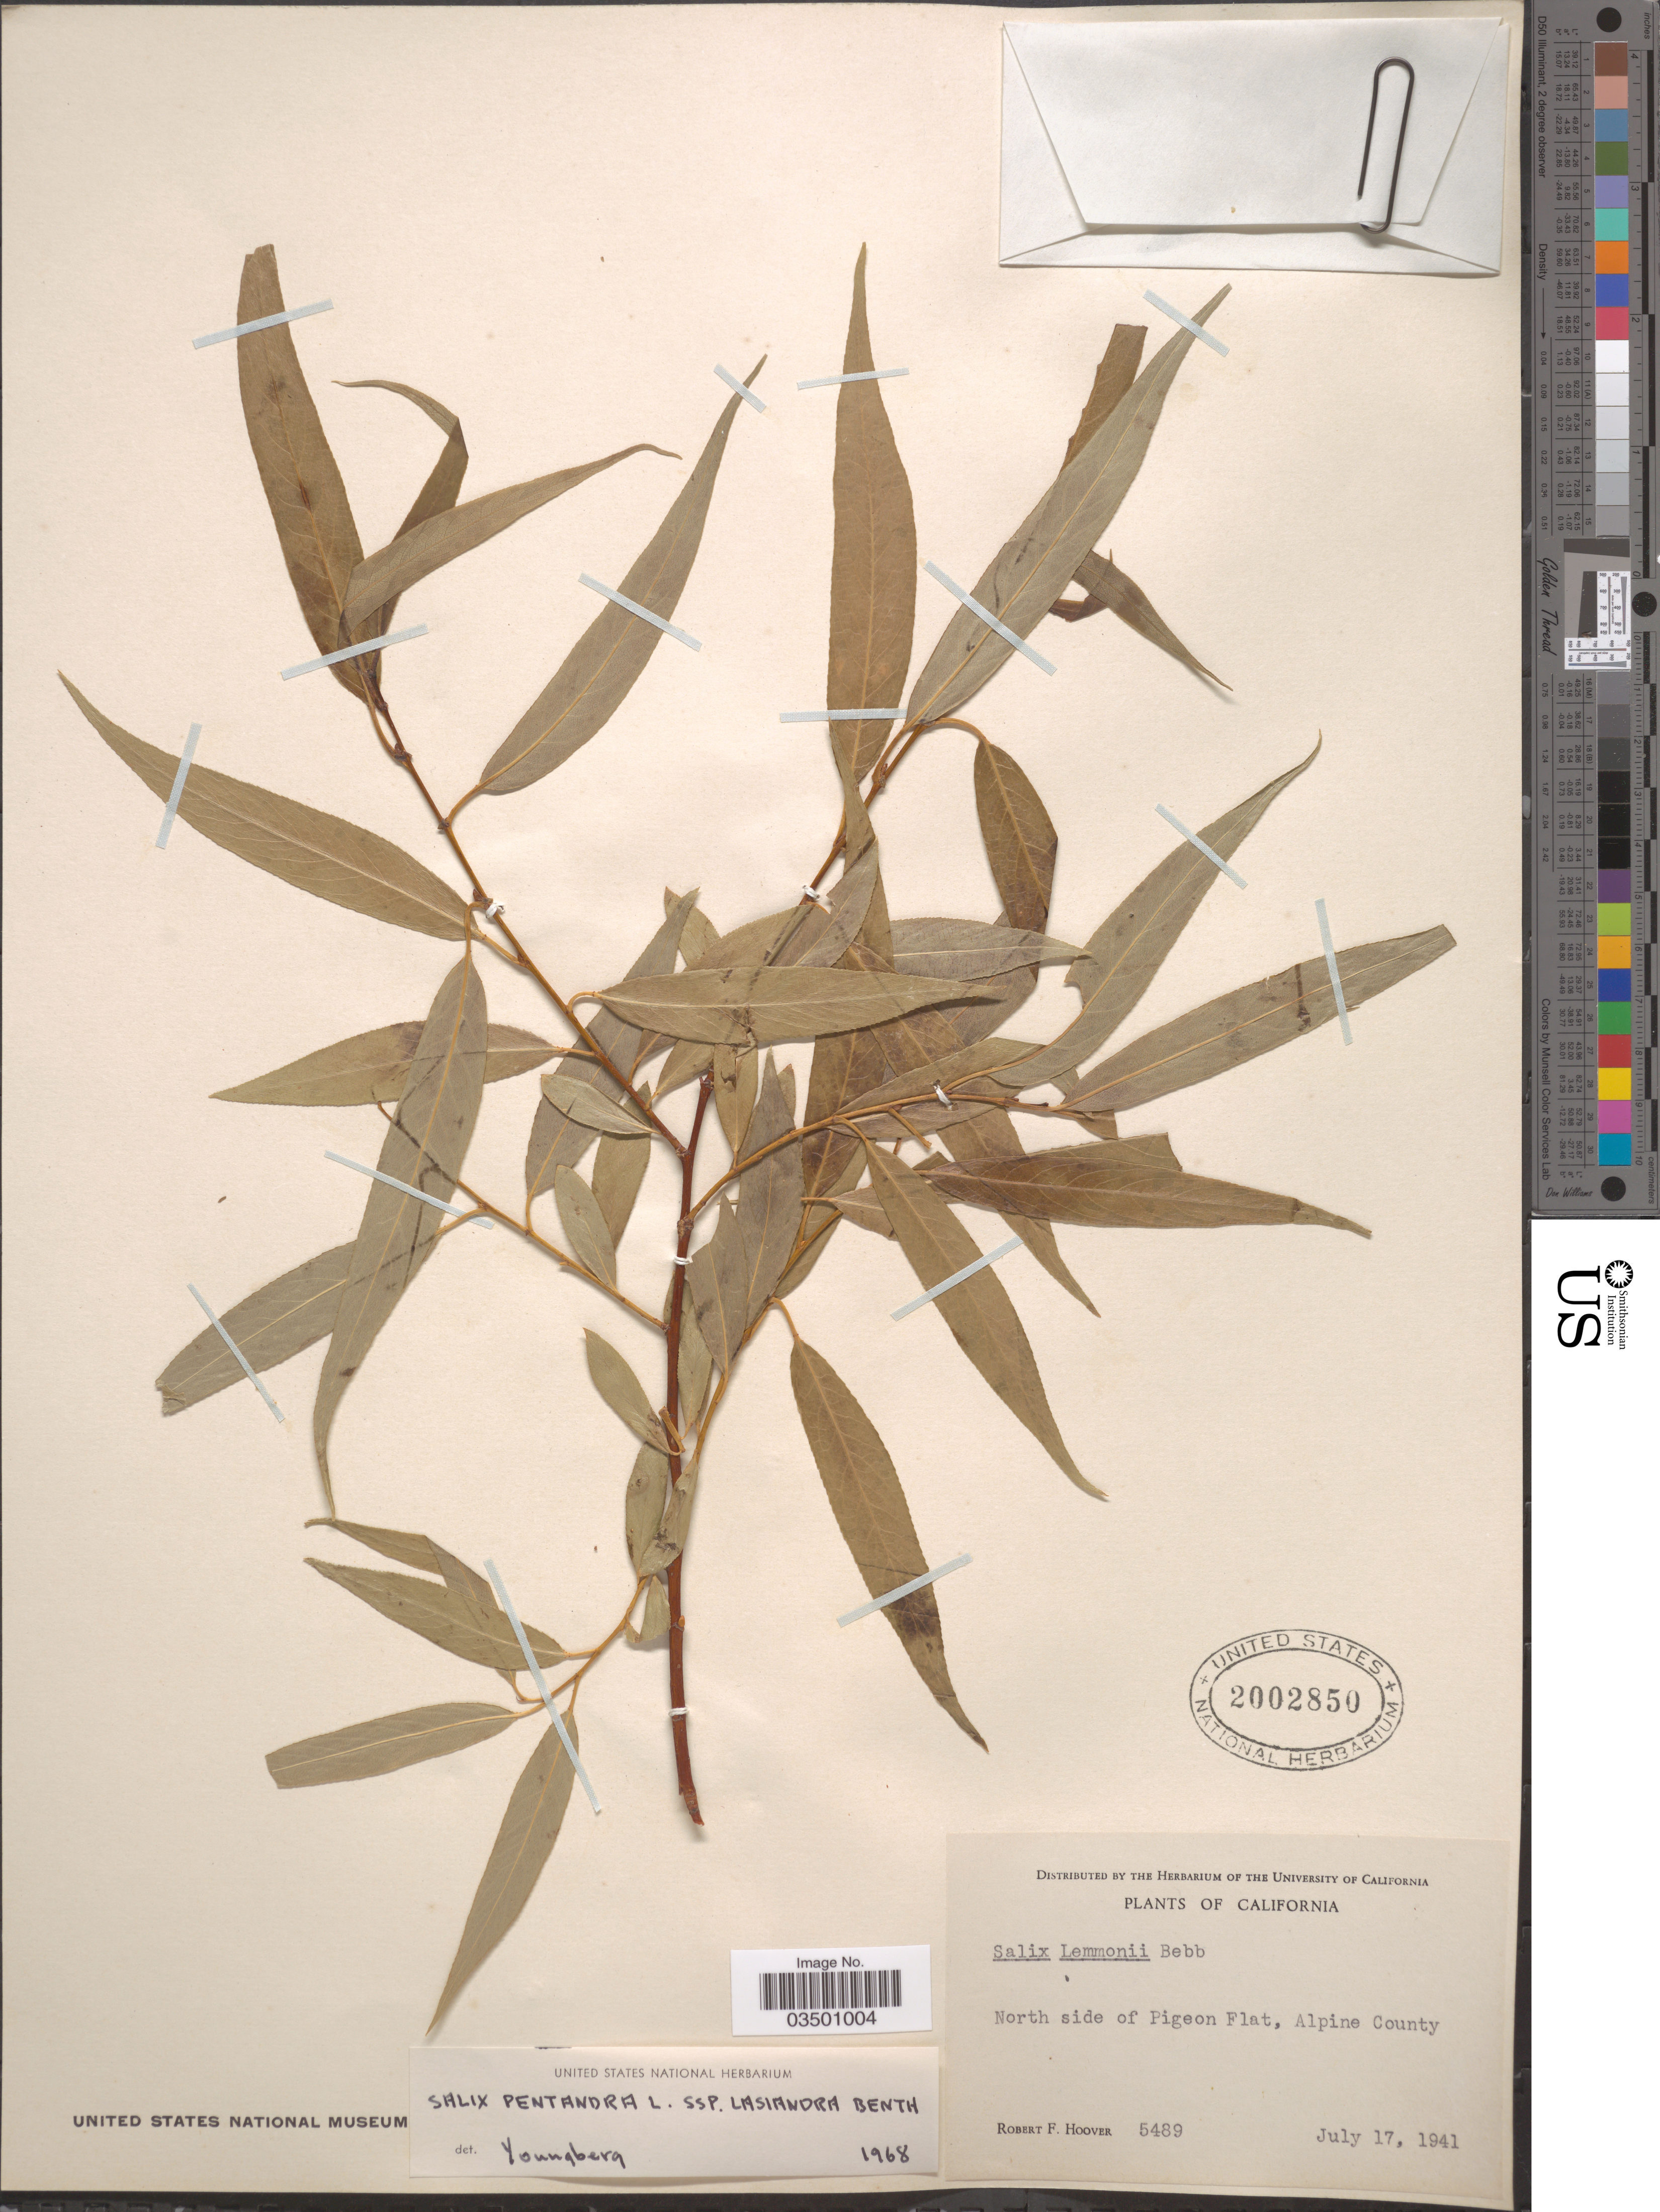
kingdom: Plantae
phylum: Tracheophyta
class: Magnoliopsida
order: Malpighiales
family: Salicaceae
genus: Salix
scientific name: Salix lasiandra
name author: Benth.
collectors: R. F. Hoover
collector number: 5489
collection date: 1941-07-17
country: United States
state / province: California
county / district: Alpine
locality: North side of Pigeon Flat, Alpine County.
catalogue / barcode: US 2002850